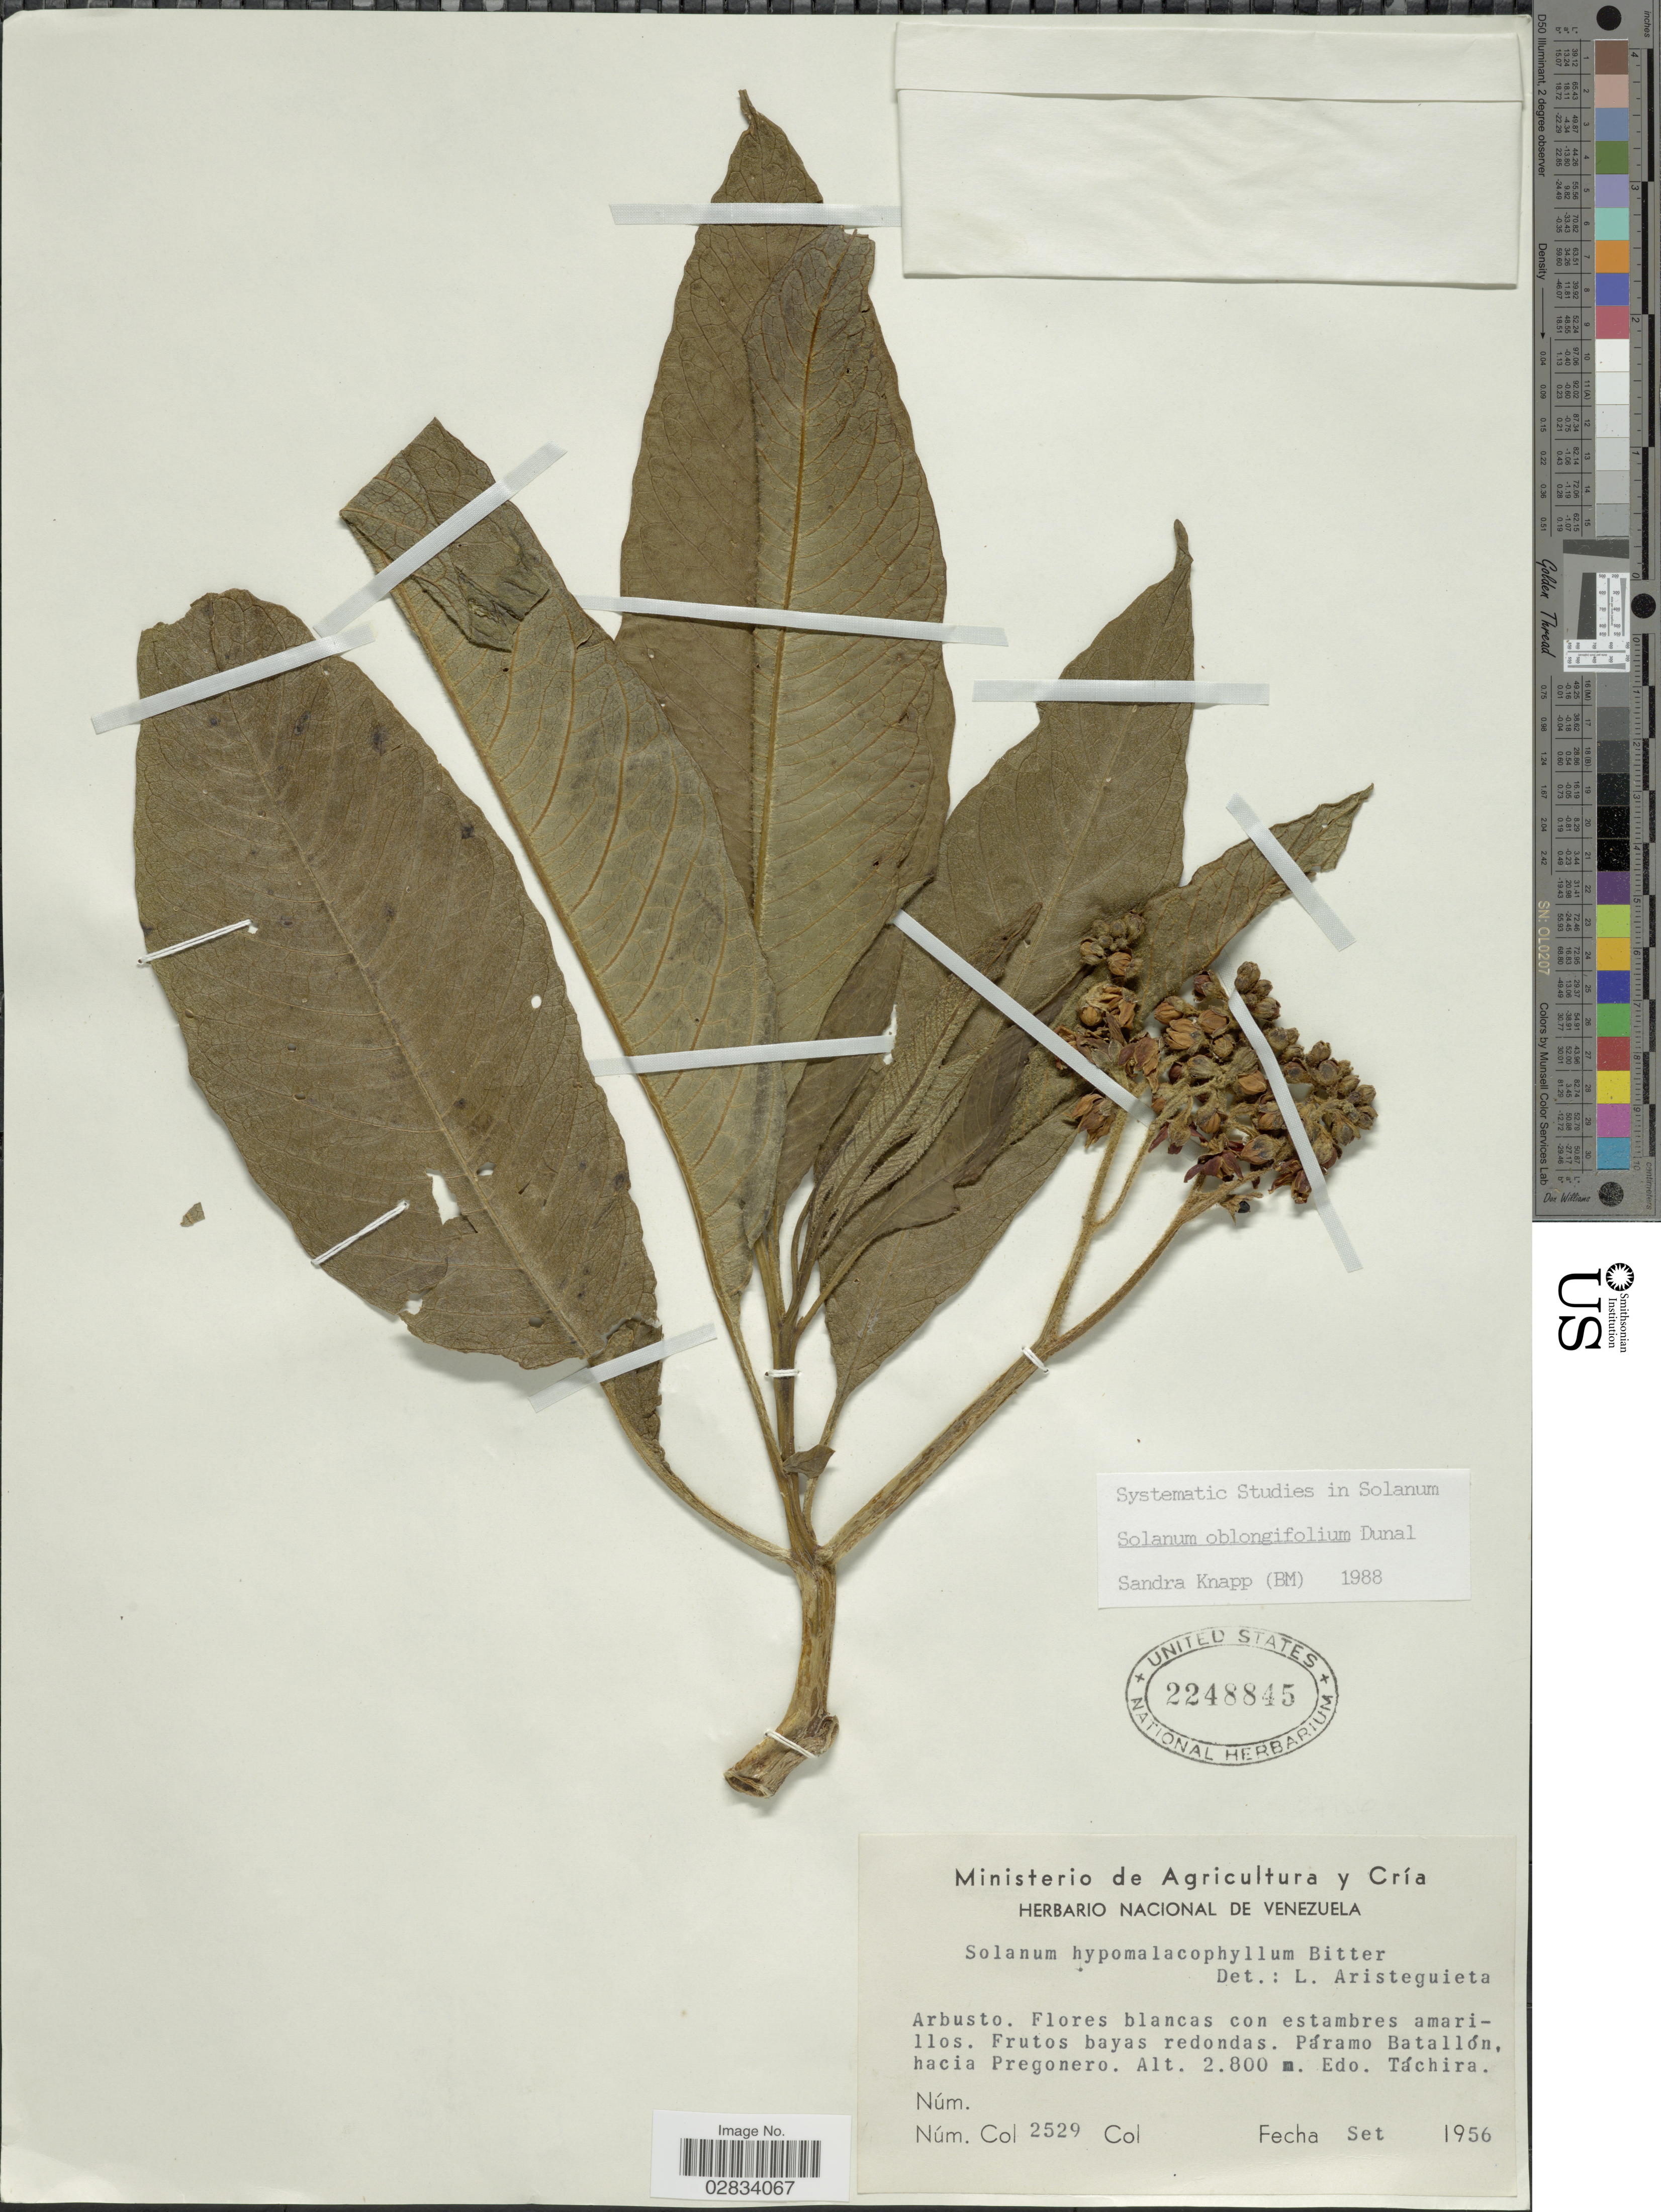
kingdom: Plantae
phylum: Tracheophyta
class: Magnoliopsida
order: Solanales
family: Solanaceae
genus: Solanum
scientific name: Solanum oblongifolium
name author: Duval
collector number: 2529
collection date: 1956-09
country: Venezuela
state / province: Tachira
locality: Páramo Batallón hacia Pregonero.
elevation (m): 2800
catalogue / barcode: US 2248845